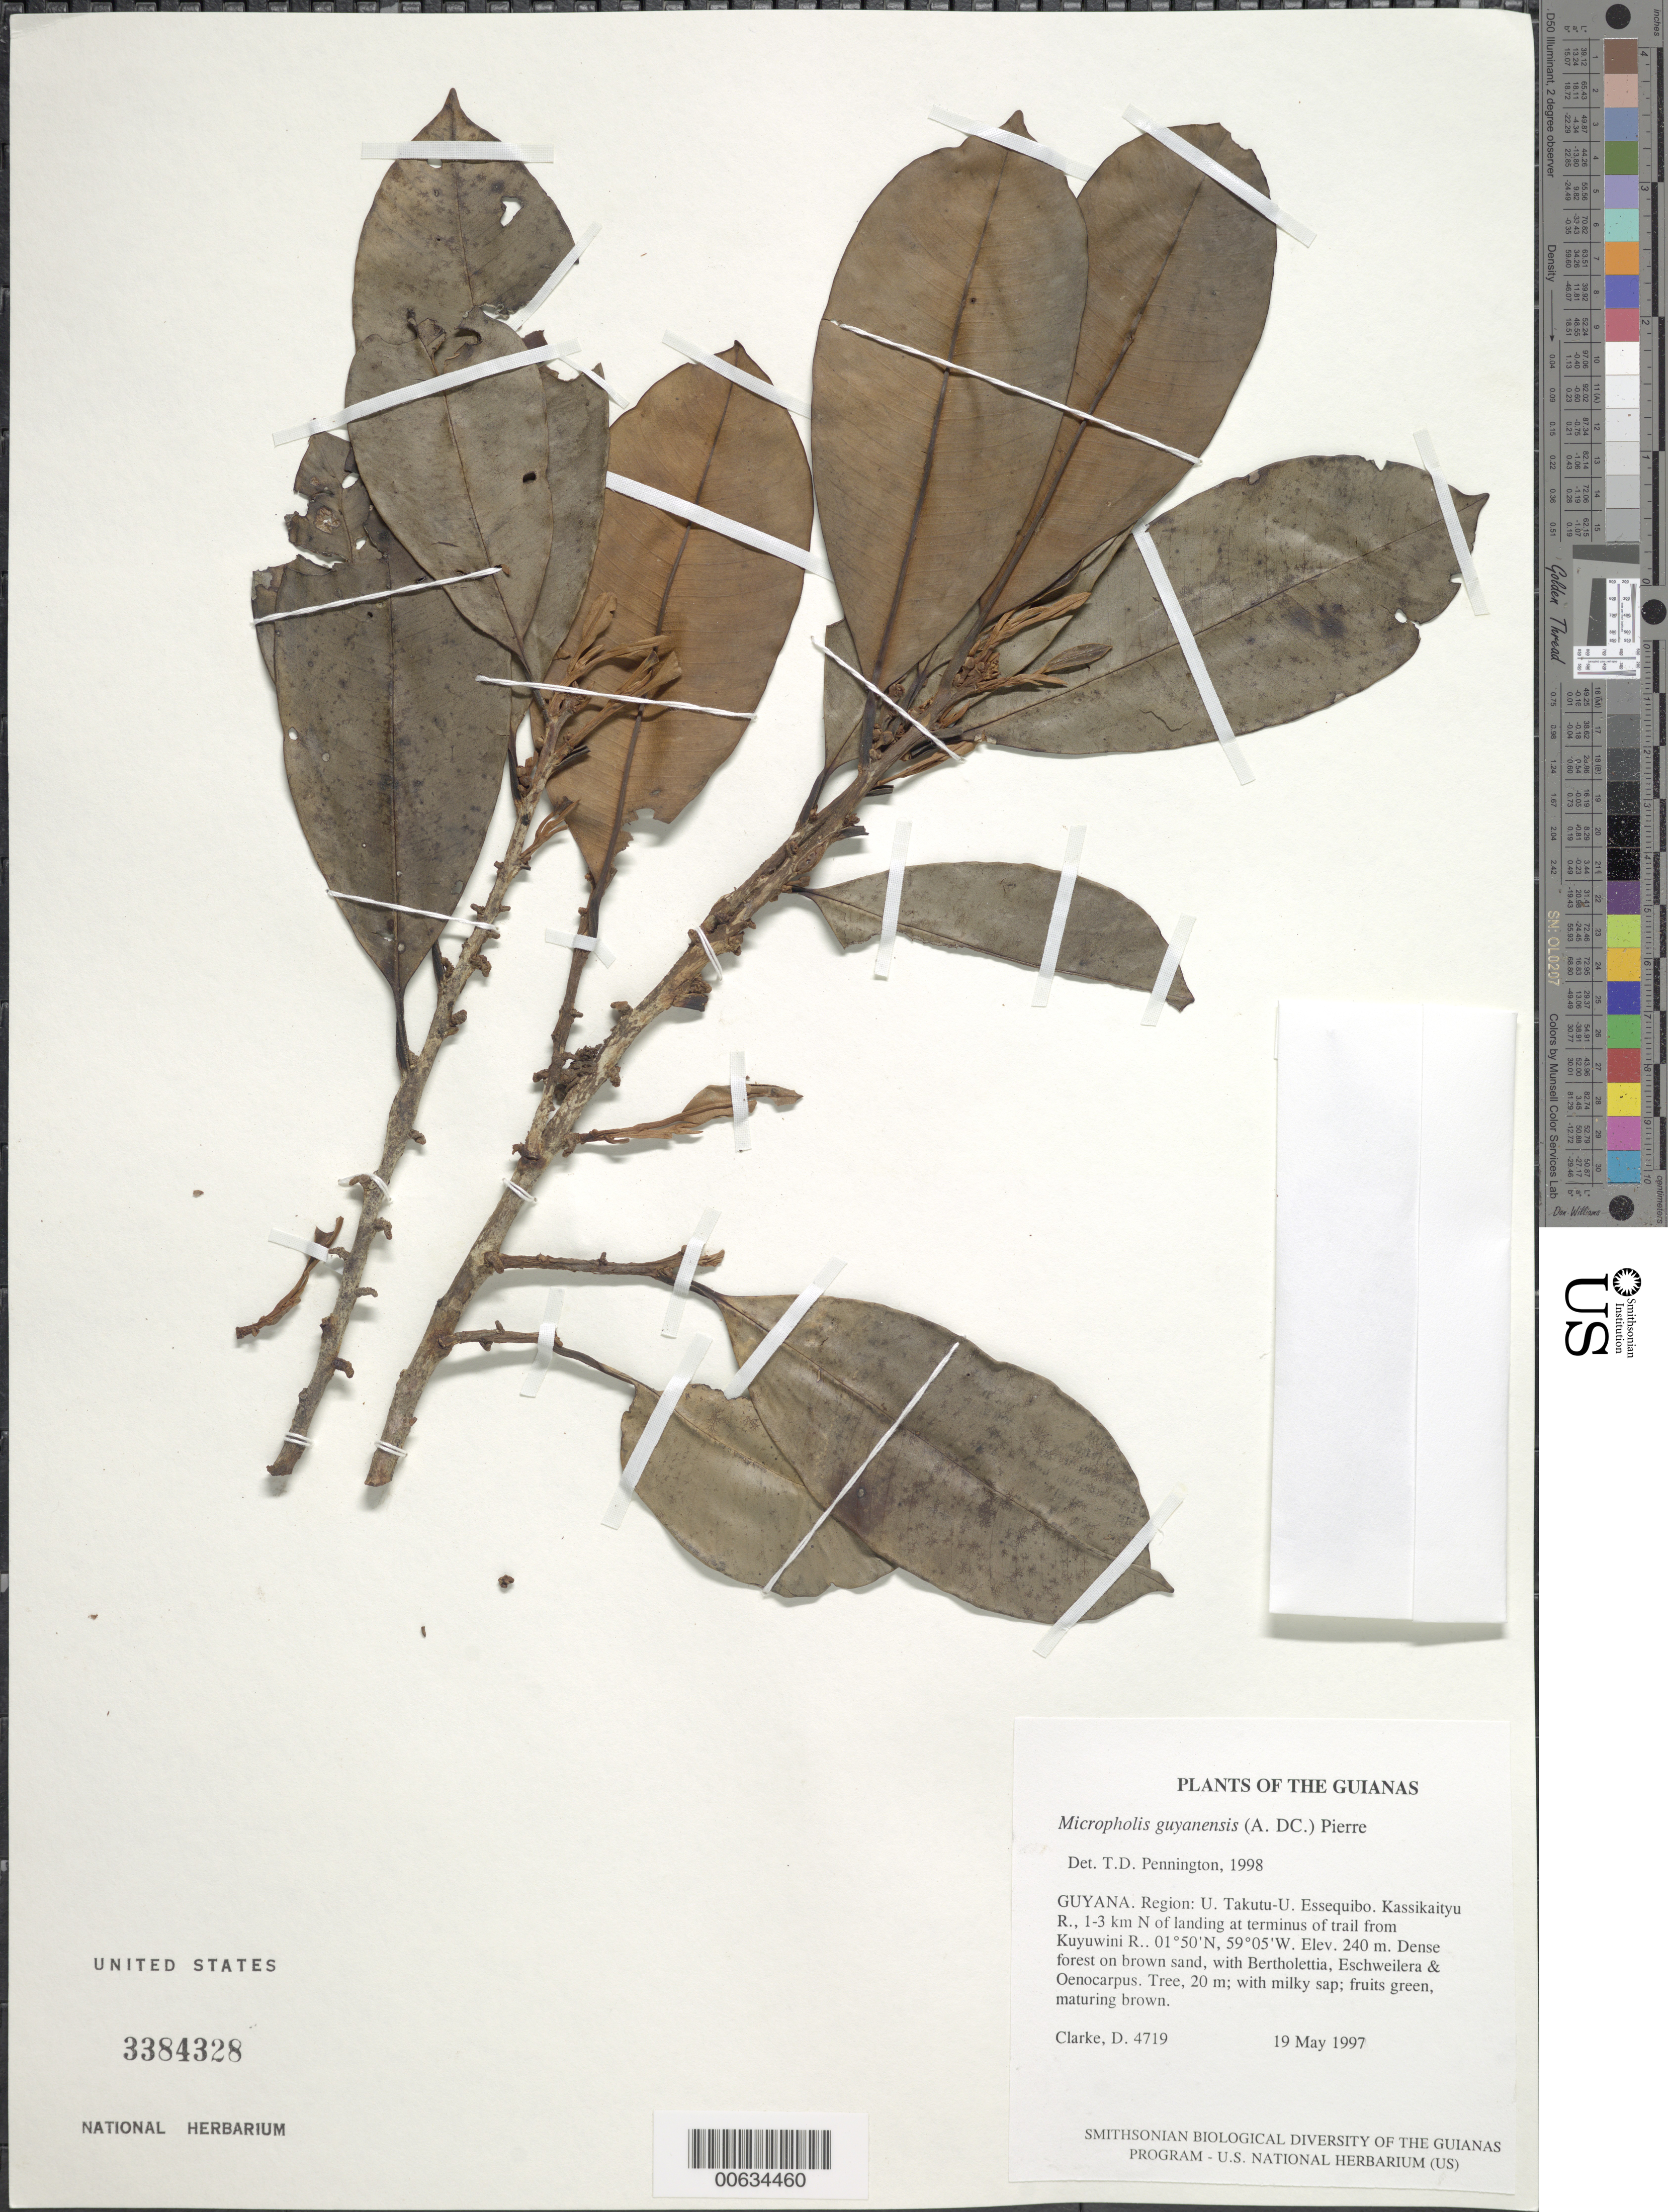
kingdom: Plantae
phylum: Tracheophyta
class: Magnoliopsida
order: Ericales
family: Sapotaceae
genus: Micropholis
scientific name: Micropholis guyanensis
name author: (A. DC.) Pierre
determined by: Pennington, T. D., (K)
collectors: H. D. Clarke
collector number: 4719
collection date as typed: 19 May 1997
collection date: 1997-05-19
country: Guyana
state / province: U. Takutu-U. Essequibo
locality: Kassikaityu R., 1-3 km N of landing at terminus of trail from Kuyuwini R.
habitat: Dense forest on brown sand, with Bertholettia, Eschweilera & Oenocarpus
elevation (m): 240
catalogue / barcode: US 3384328